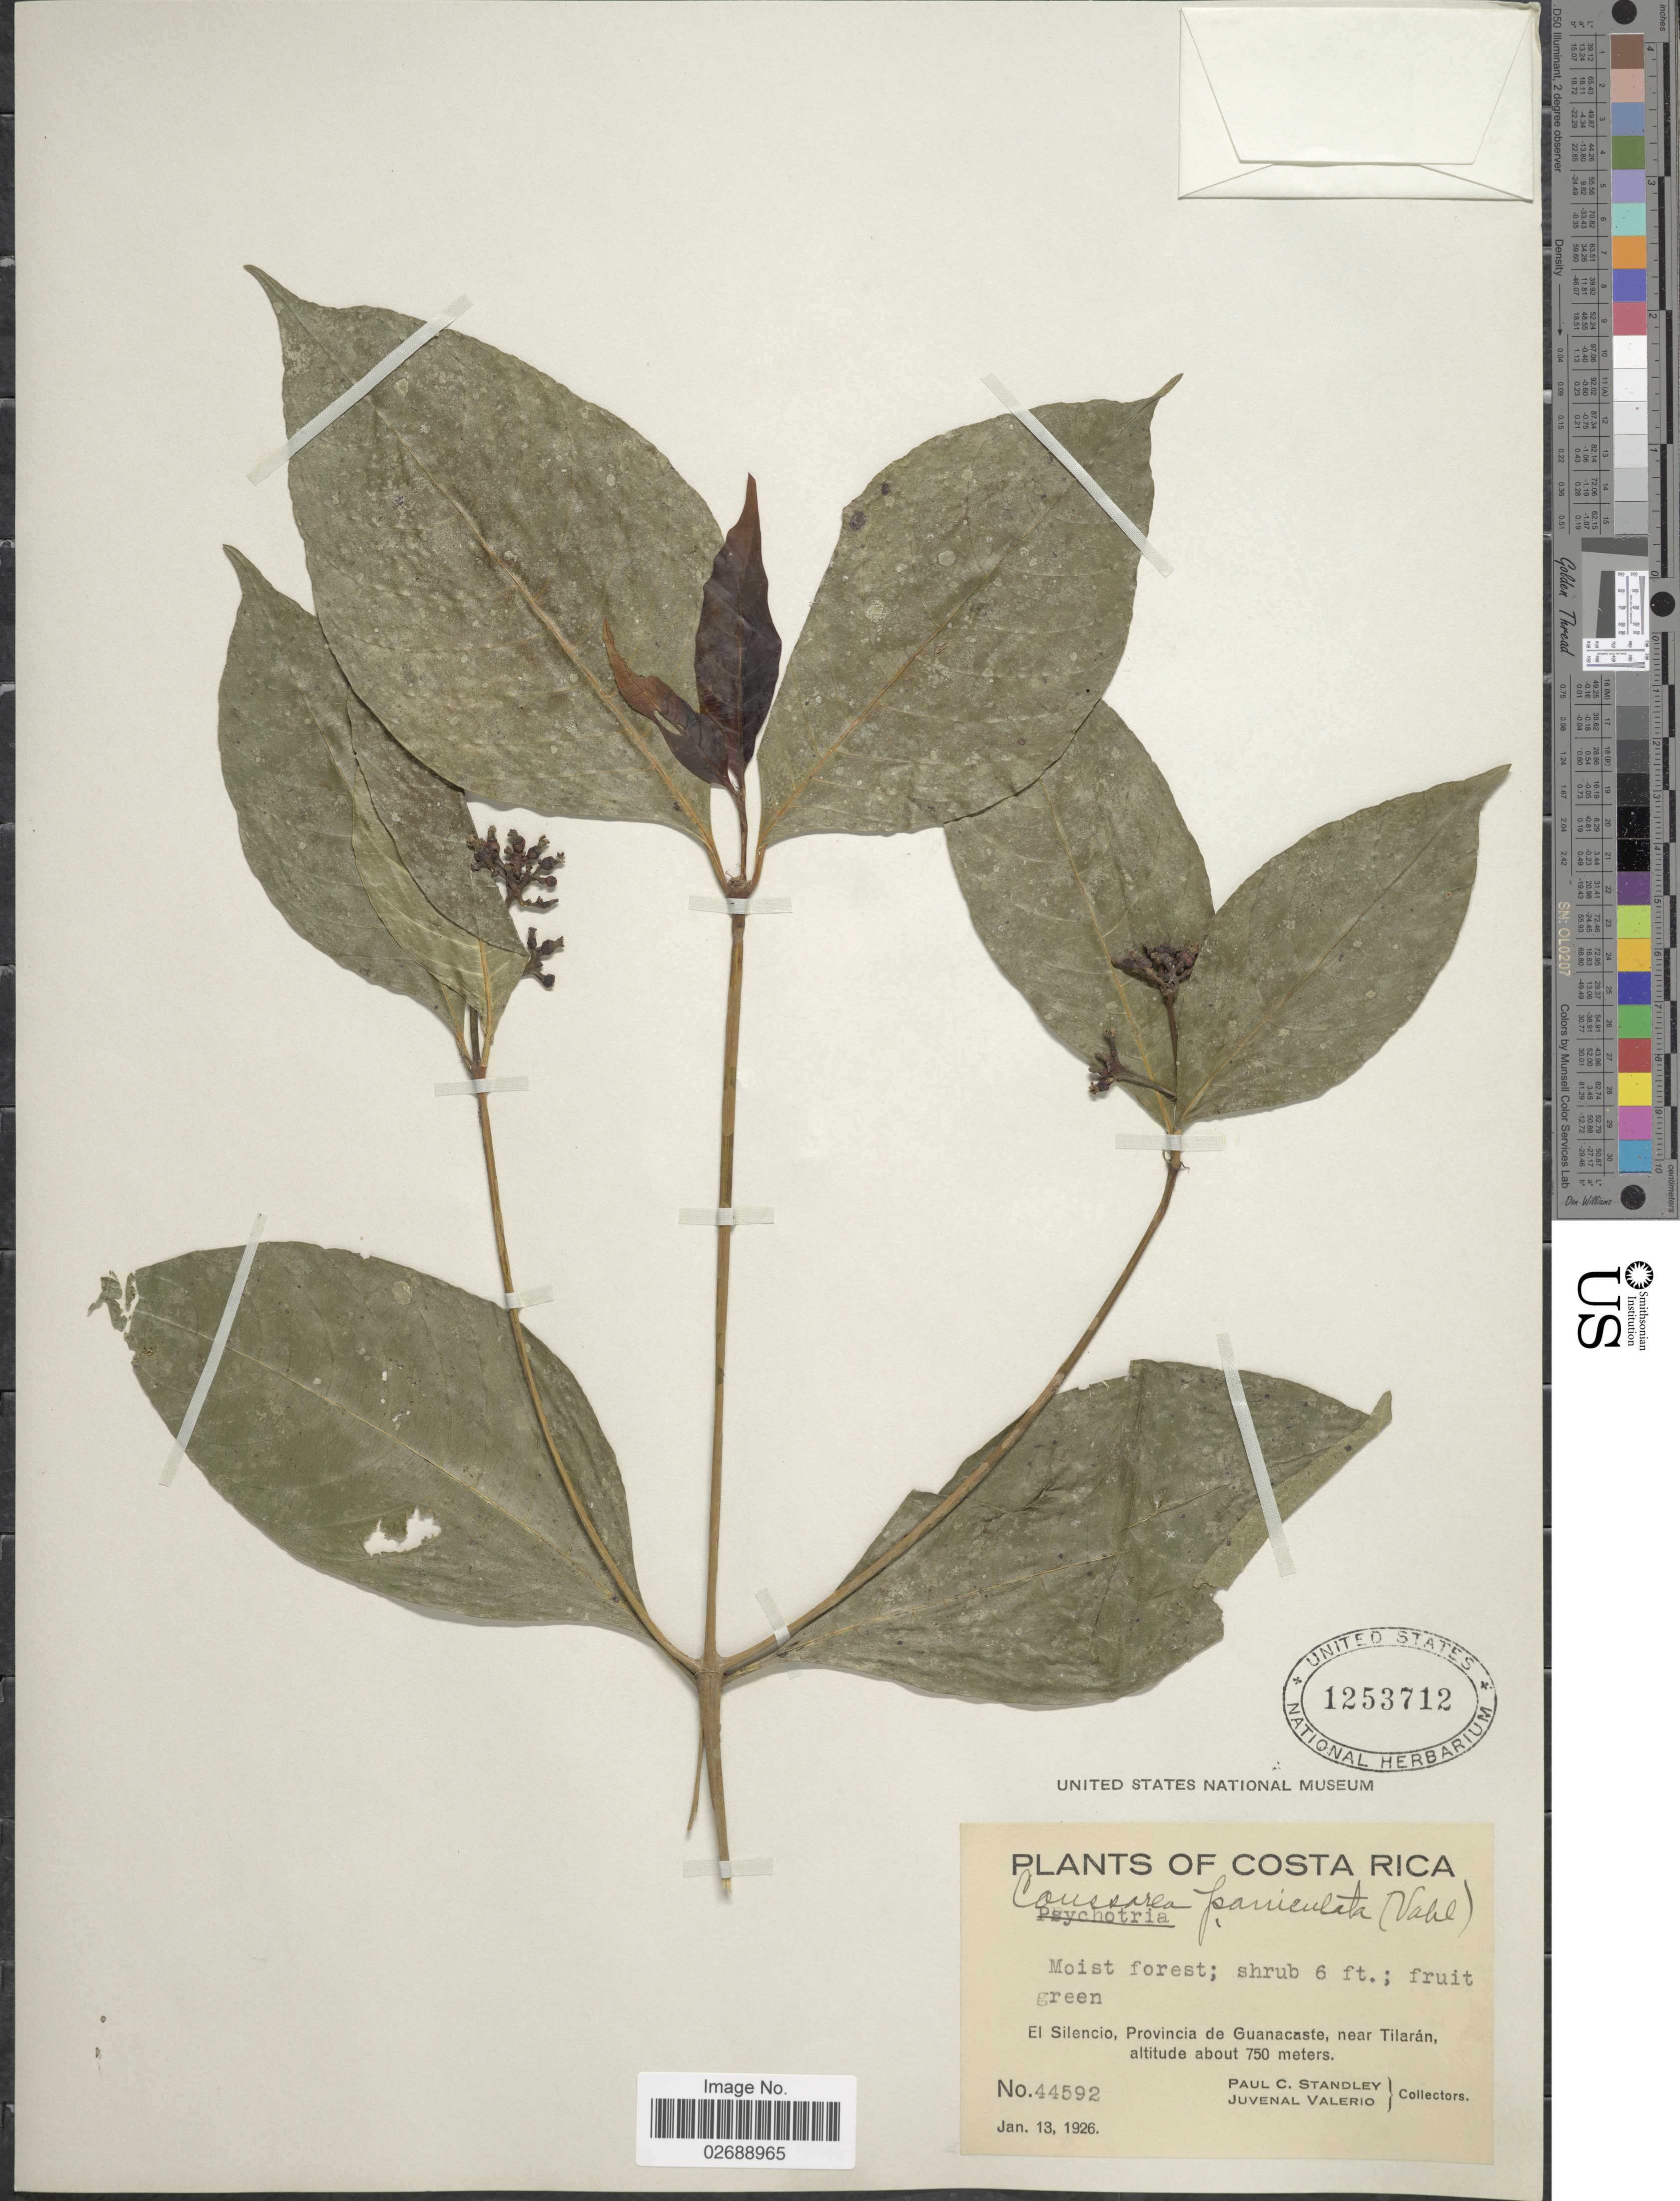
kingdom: Plantae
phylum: Tracheophyta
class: Magnoliopsida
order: Gentianales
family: Rubiaceae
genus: Coussarea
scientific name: Coussarea austin-smithii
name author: Standl.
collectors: P. C. Standley & J. Valerio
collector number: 44592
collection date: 1926-01-13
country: Costa Rica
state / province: Guanacaste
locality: El Silencio, near Tilaran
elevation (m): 750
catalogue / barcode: US 1253712